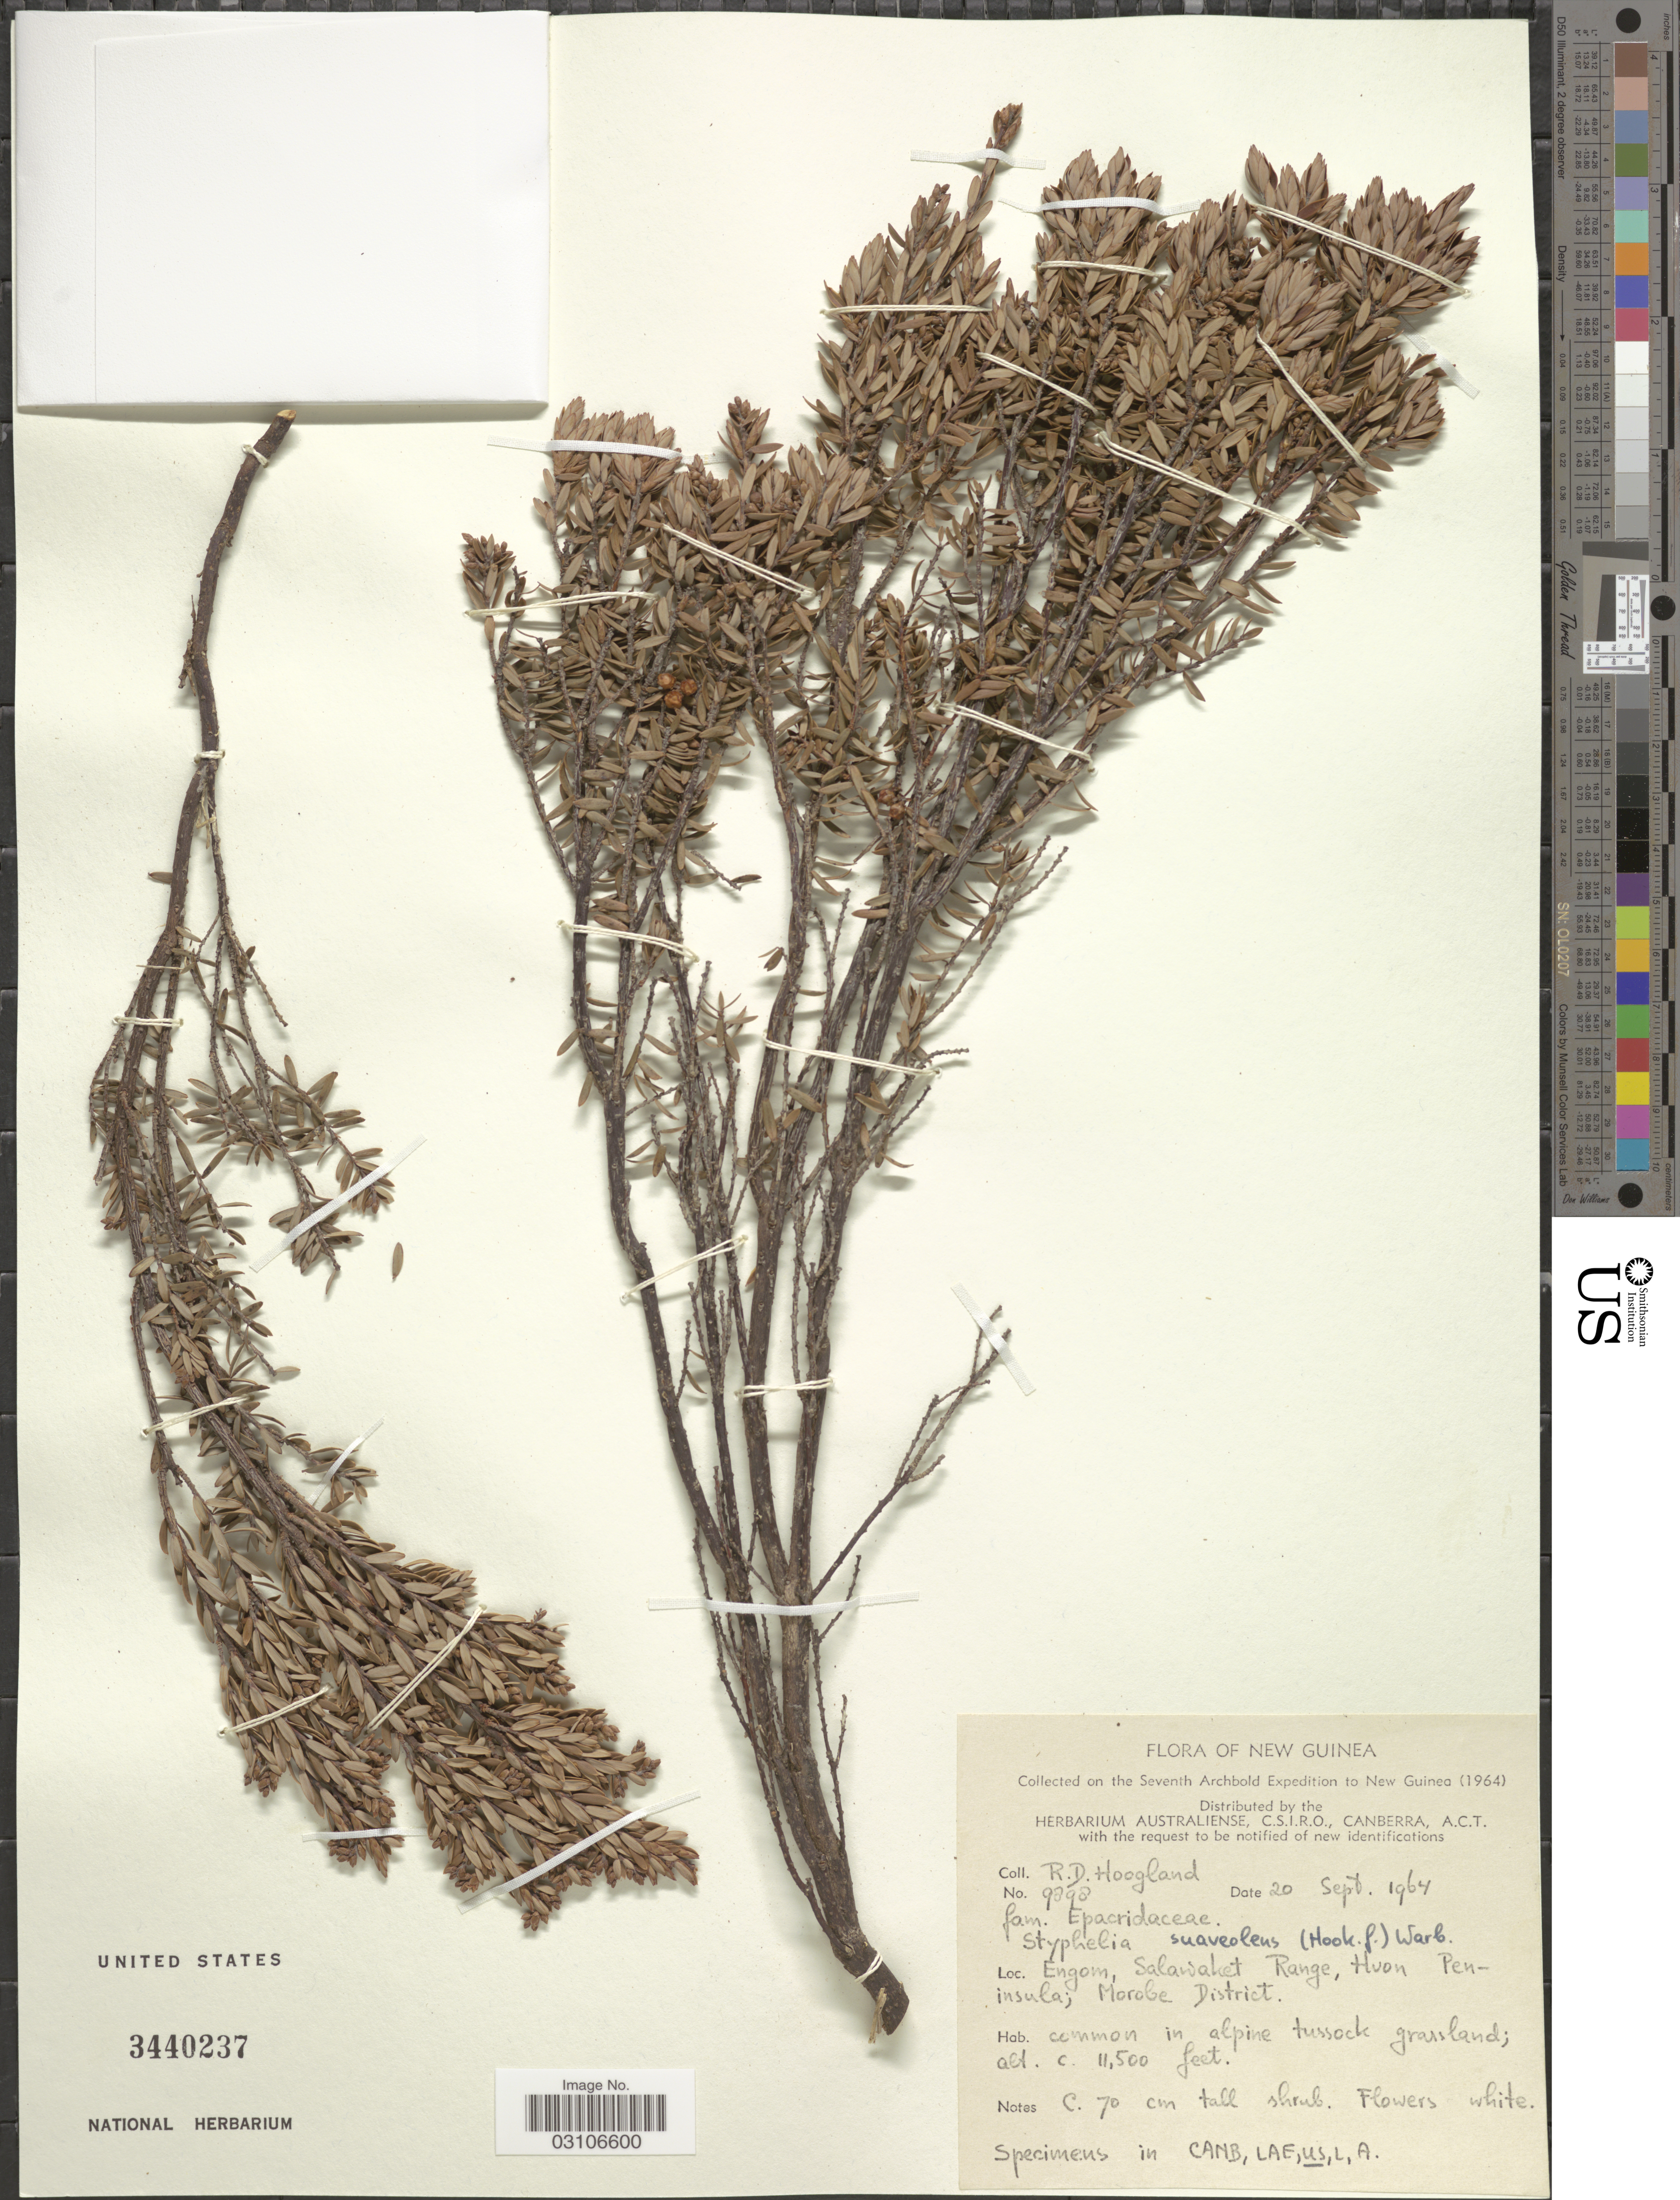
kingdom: Plantae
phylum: Tracheophyta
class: Magnoliopsida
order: Ericales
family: Ericaceae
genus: Styphelia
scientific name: Styphelia suaveolens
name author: (Hook. f.) Warb. ex P. Sarasin & Sarasin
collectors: R. D. Hoogland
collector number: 9898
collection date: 1964-09-20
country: Papua New Guinea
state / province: Morobe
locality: New Guinea. Engom, Salawaket Range, Huon Peninsula, Morobe District.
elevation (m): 3505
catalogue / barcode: US 3440237